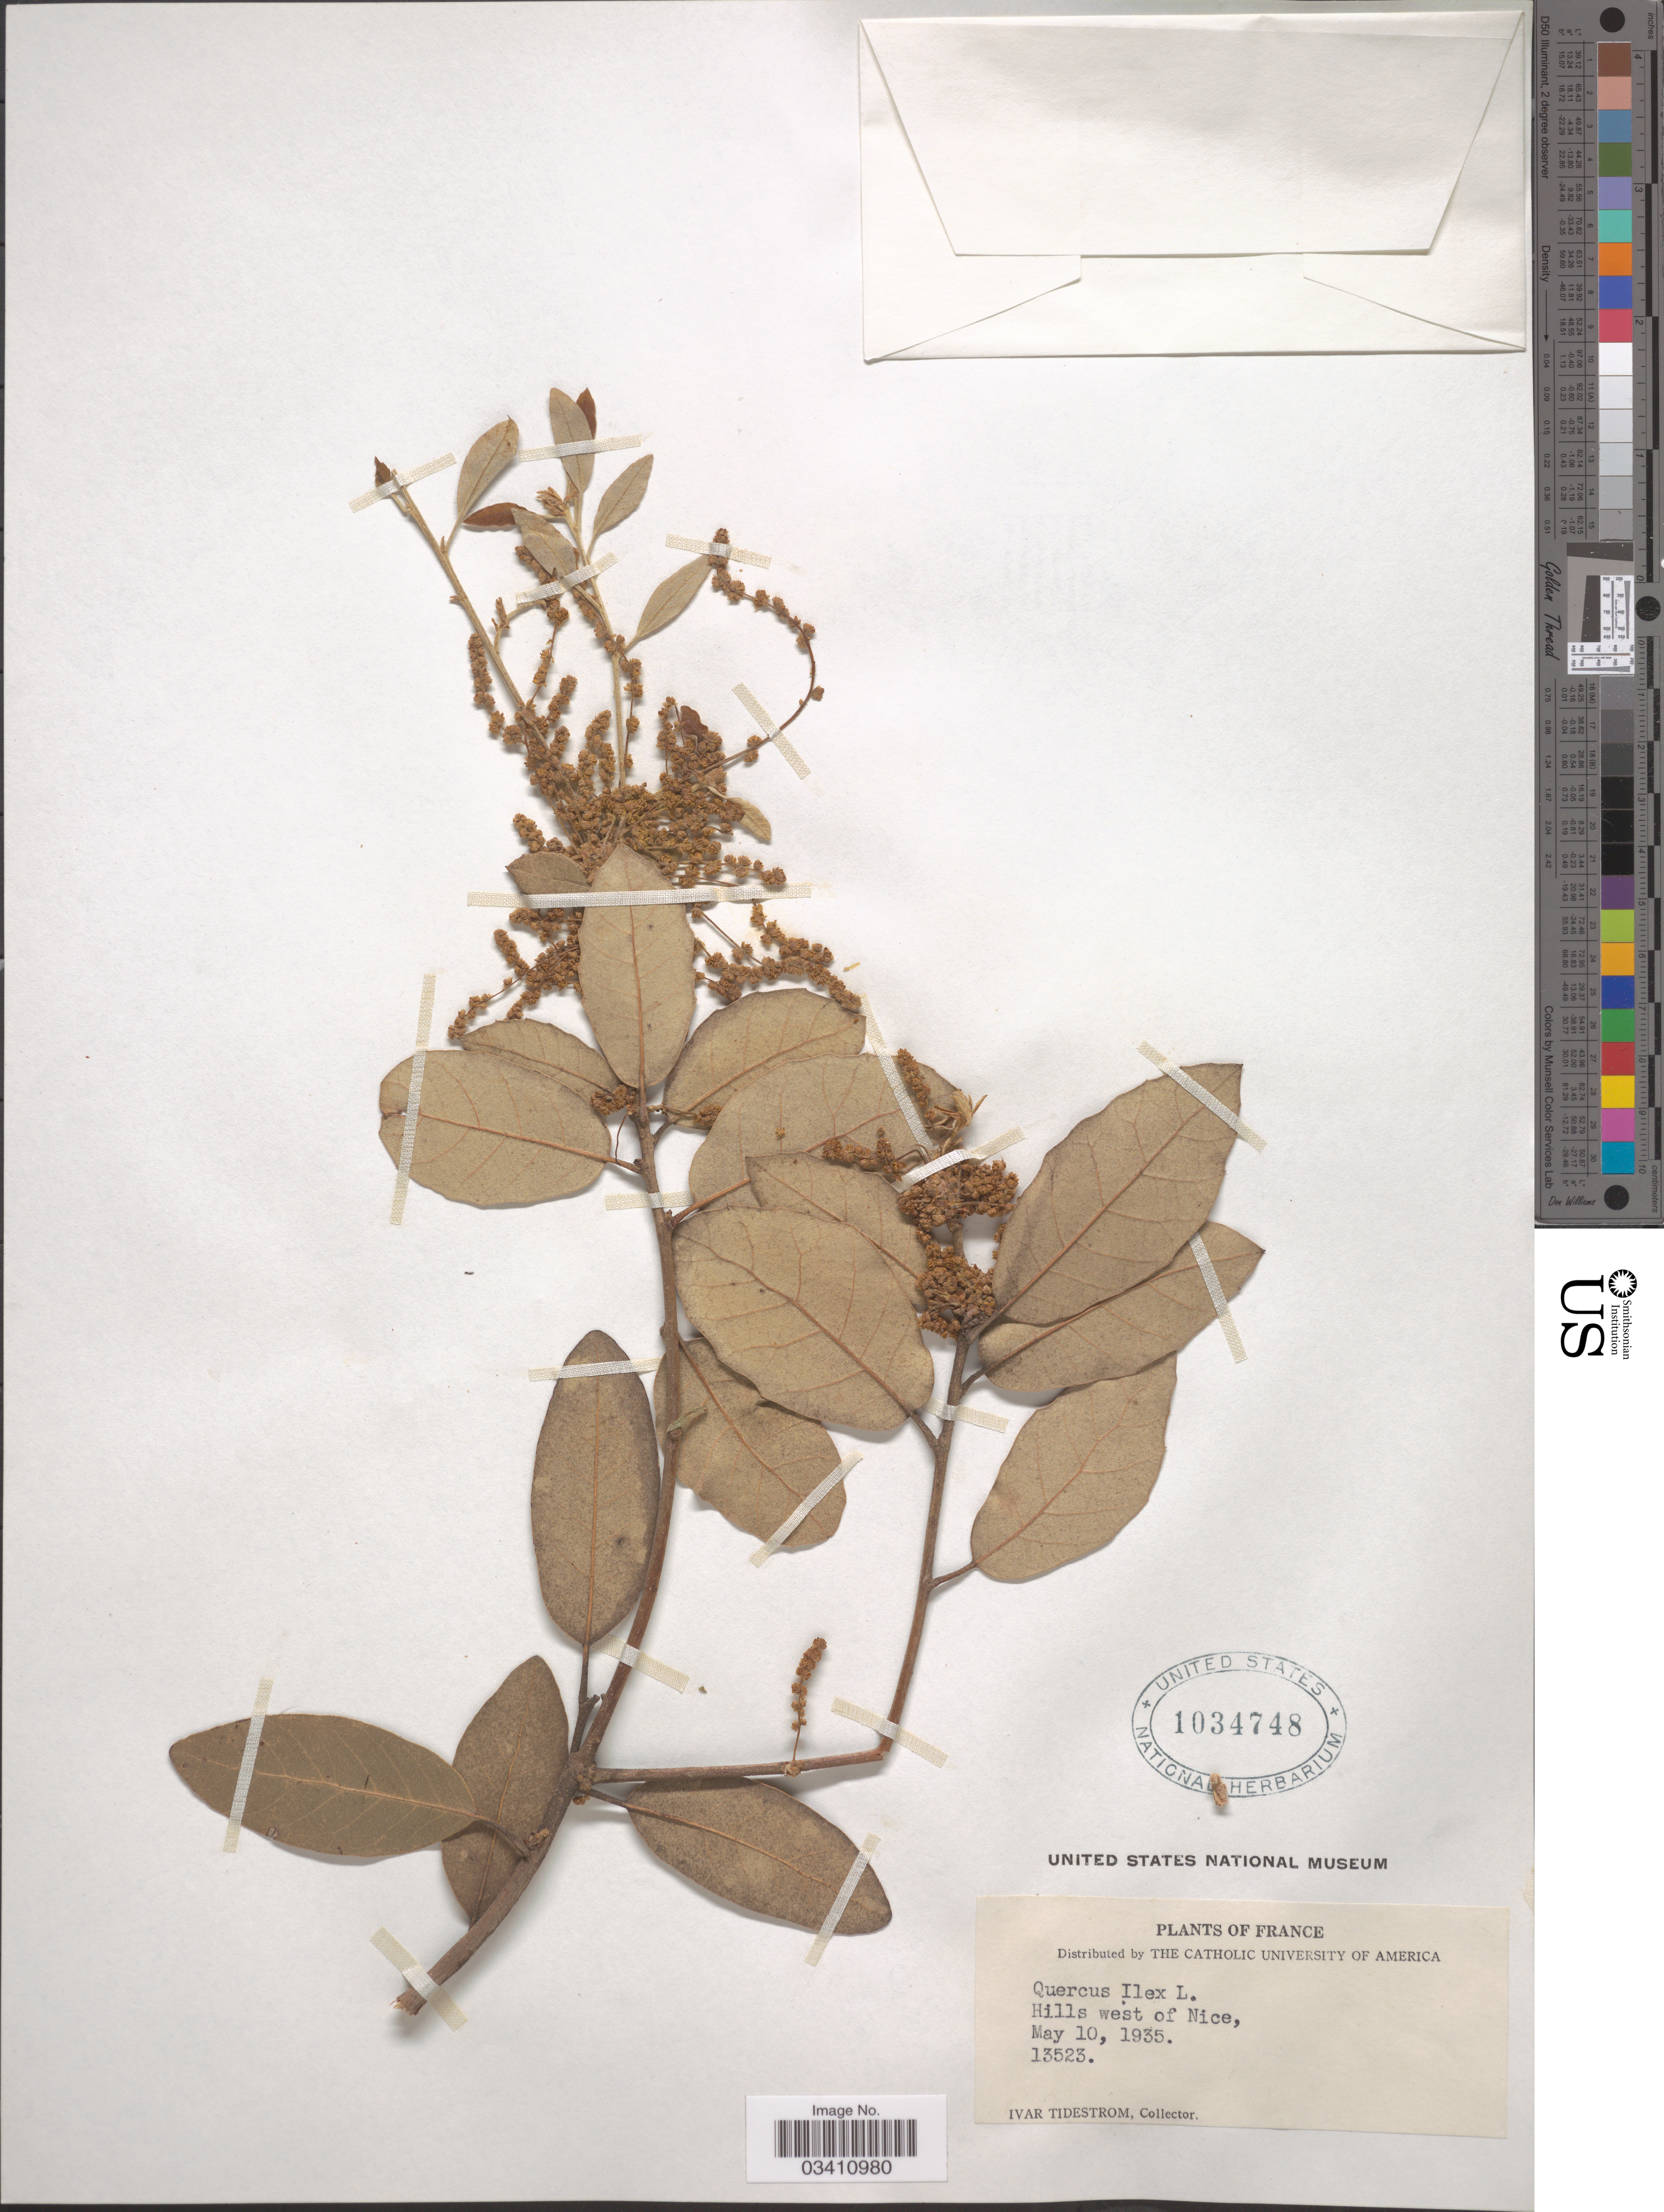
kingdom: Plantae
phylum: Tracheophyta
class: Magnoliopsida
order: Fagales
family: Fagaceae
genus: Quercus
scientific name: Quercus ilex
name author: Lour.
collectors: I. F. Tidestrom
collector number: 13523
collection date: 1935-05-10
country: France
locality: Hills west of Nice.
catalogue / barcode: US 1034748